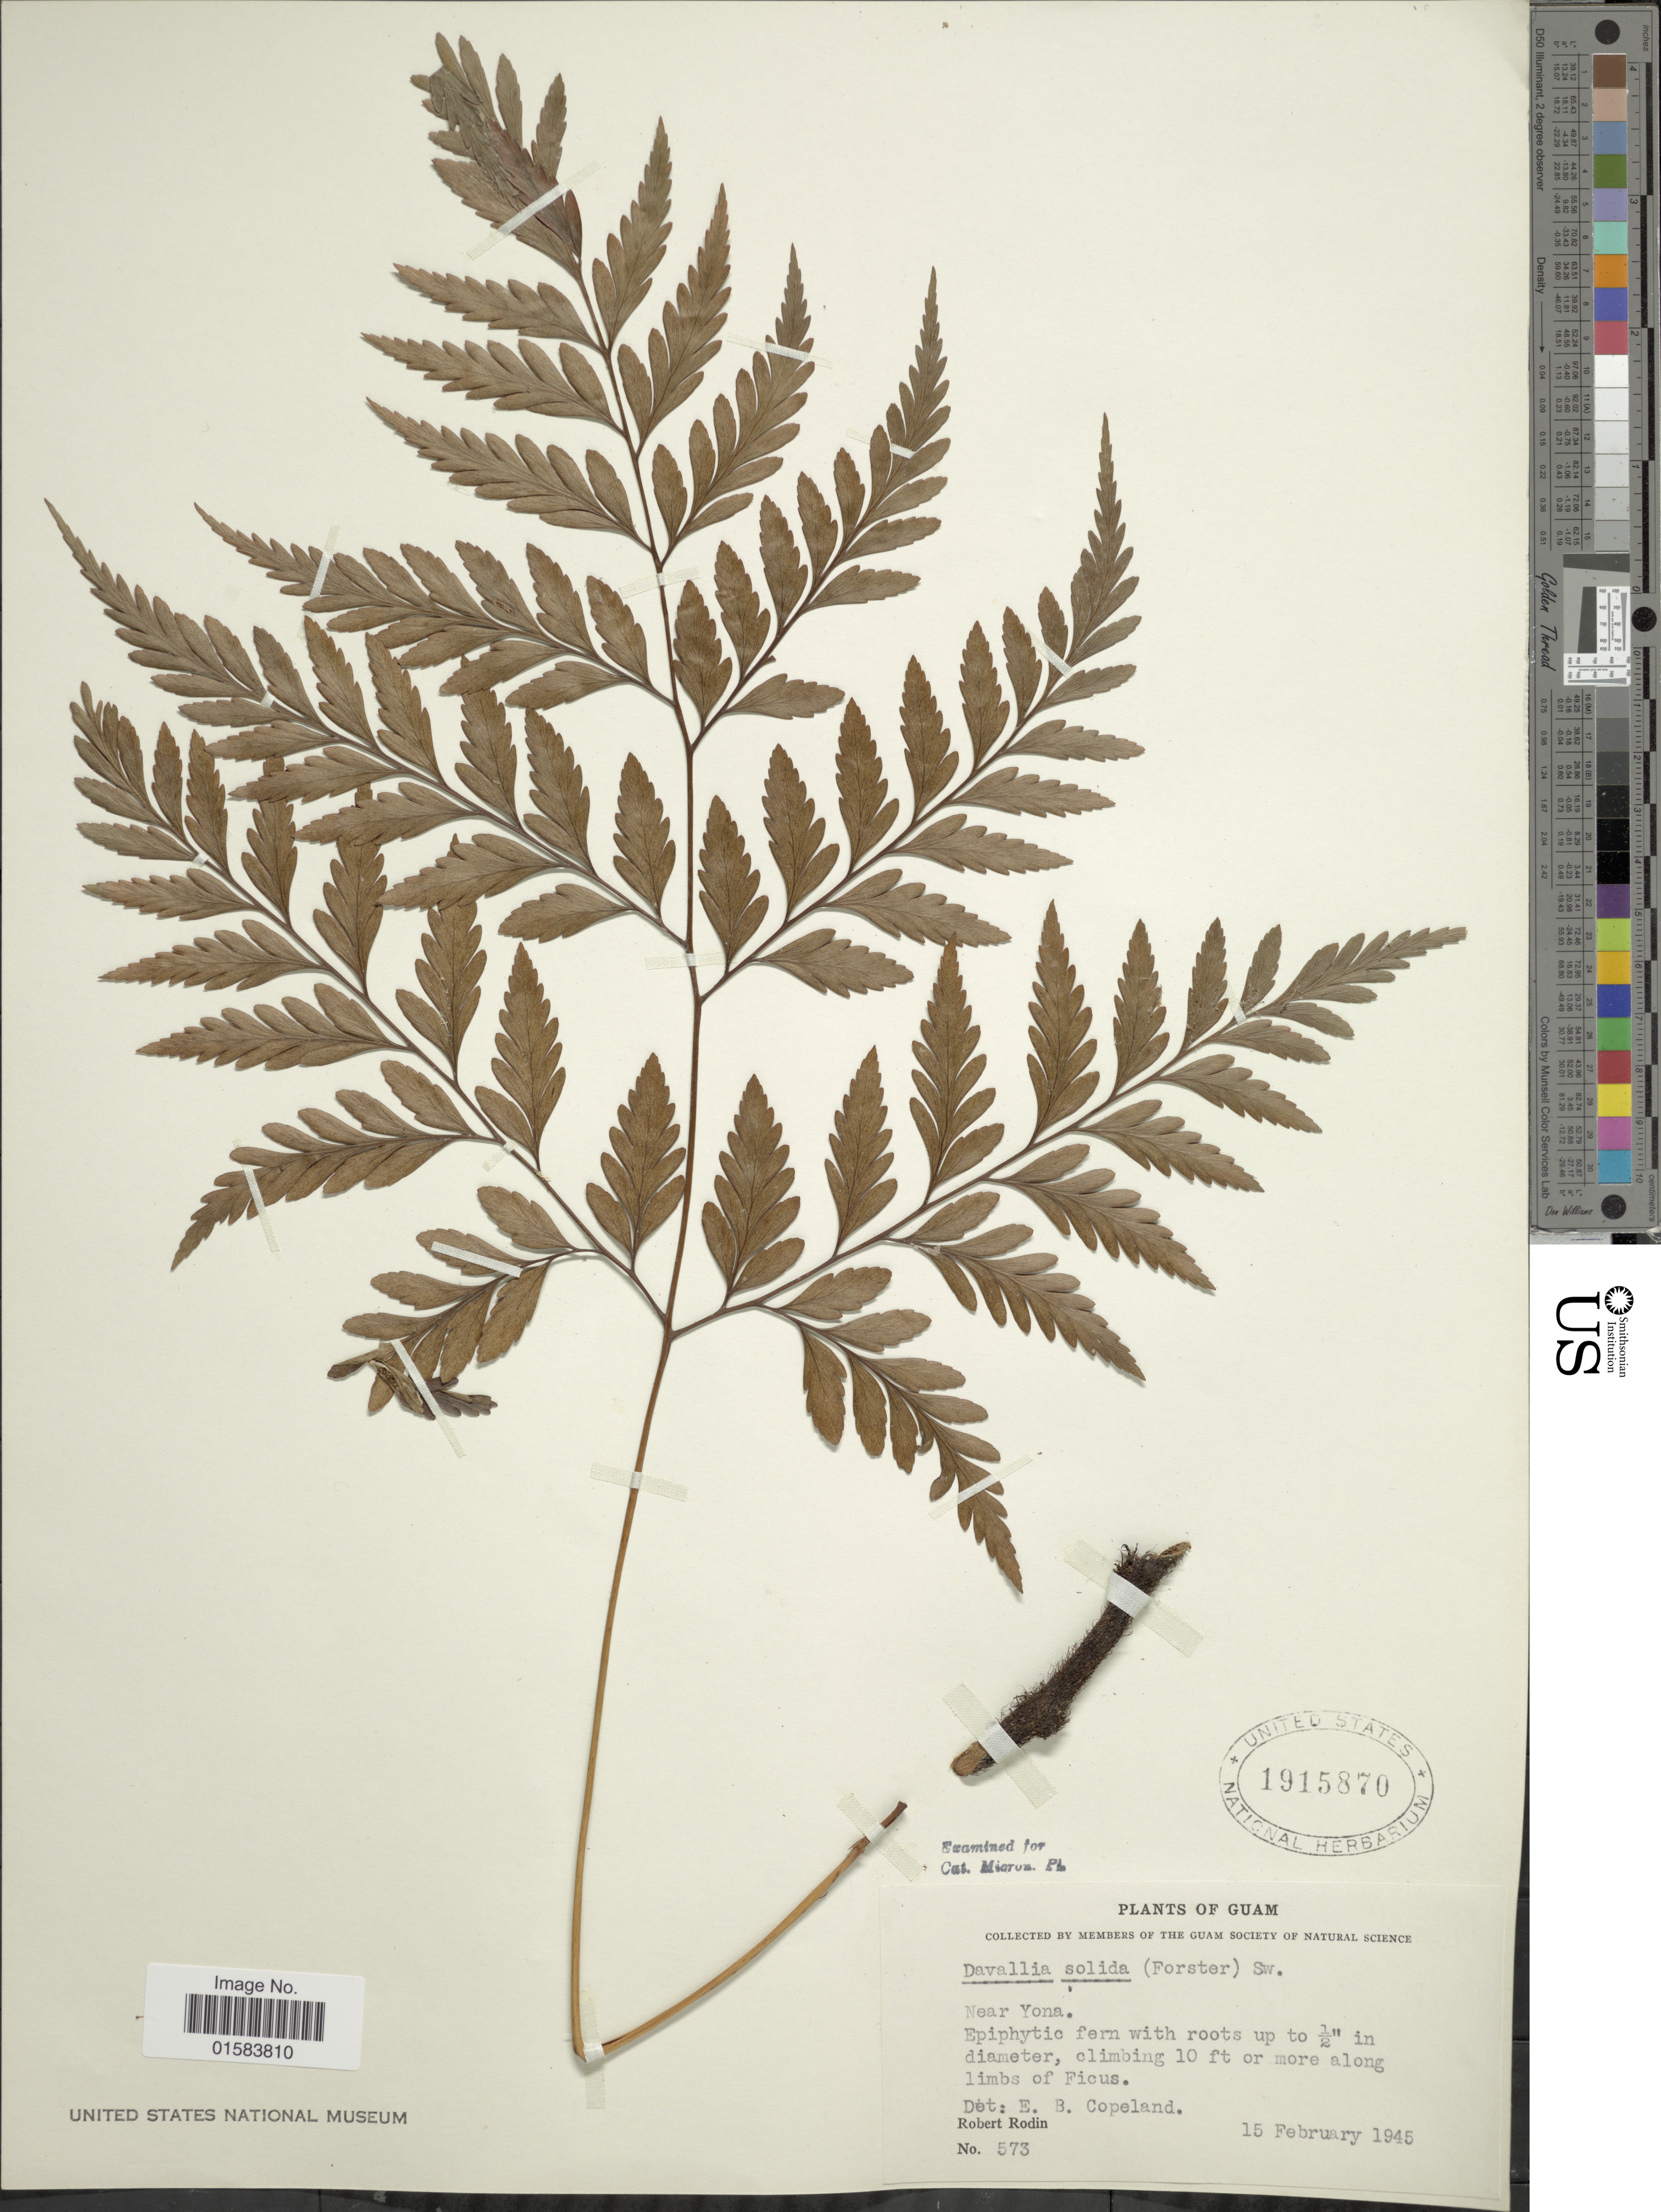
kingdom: Plantae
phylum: Tracheophyta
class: Polypodiopsida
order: Polypodiales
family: Davalliaceae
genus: Davallia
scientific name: Davallia solida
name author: (G. Forst.) Sw.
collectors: R. Rodin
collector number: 573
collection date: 1945-02-15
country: Guam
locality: Near Yona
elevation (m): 3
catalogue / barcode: US 1915870